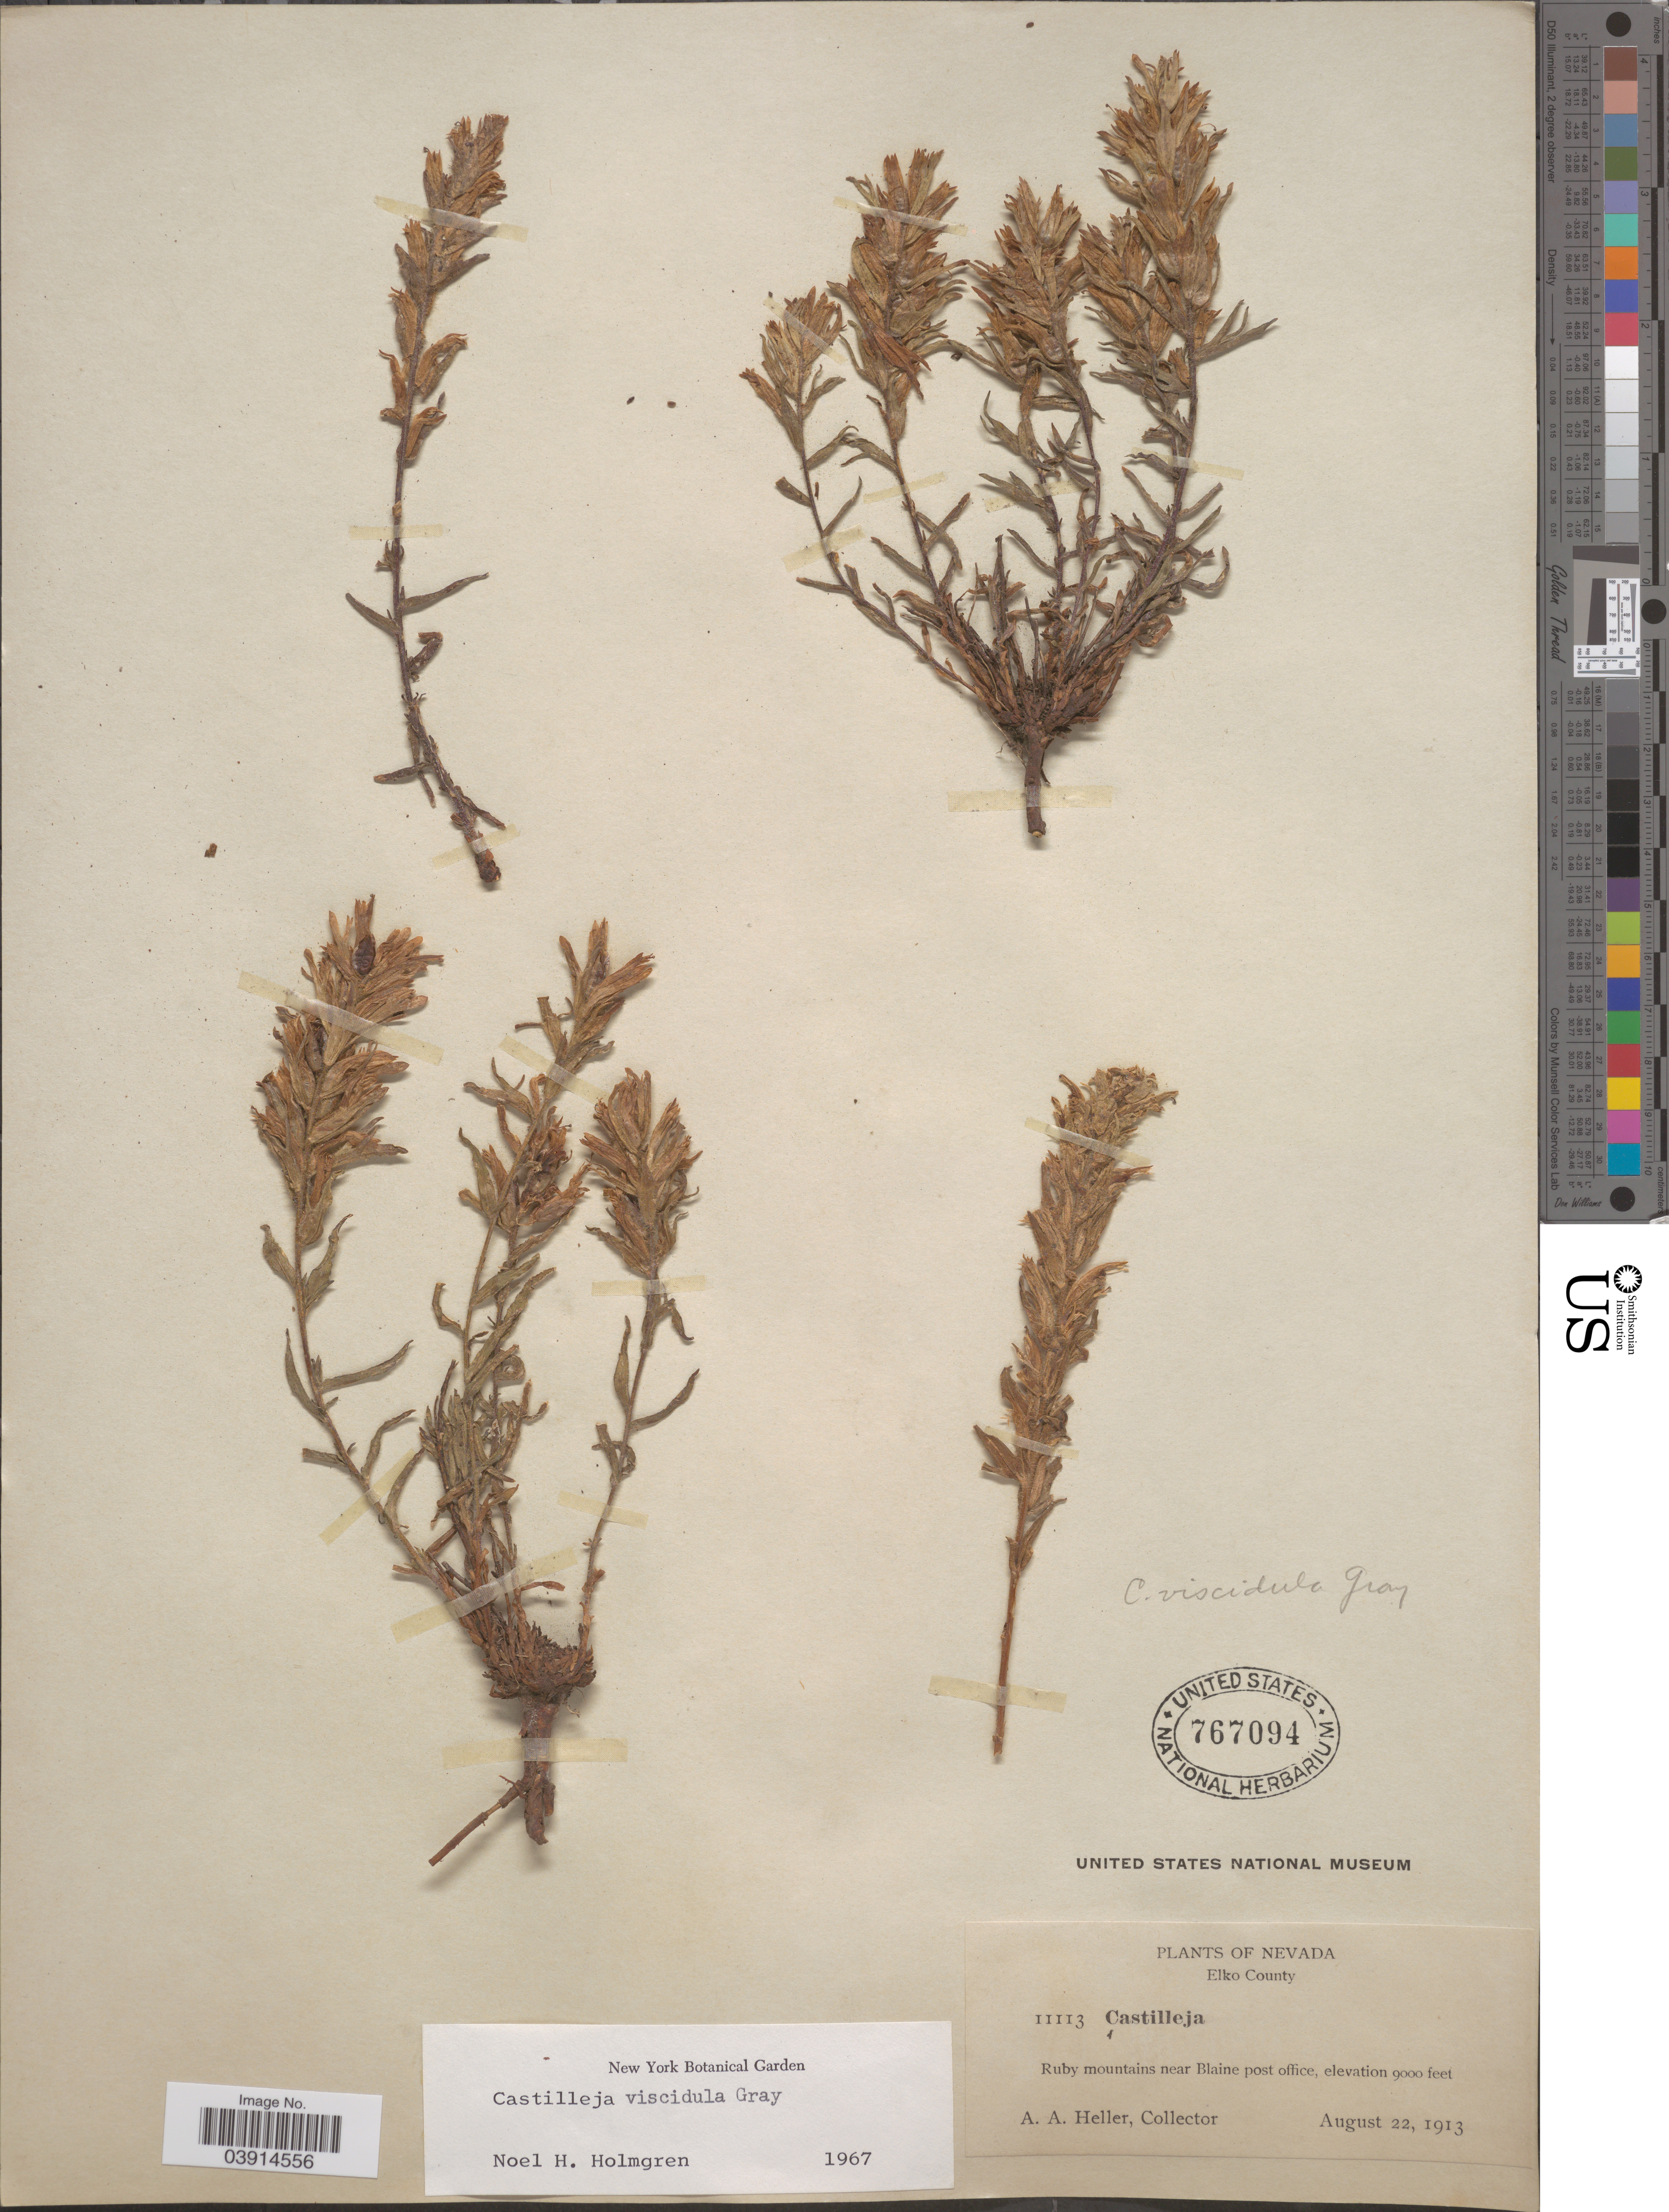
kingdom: Plantae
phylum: Tracheophyta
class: Magnoliopsida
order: Lamiales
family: Orobanchaceae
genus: Castilleja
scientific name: Castilleja viscidula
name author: A. Gray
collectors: A. A. Heller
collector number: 11113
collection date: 1913-08-22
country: United States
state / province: Nevada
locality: Elko County. Ruby mountains near Blaine post office.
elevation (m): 2743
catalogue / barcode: US 767094